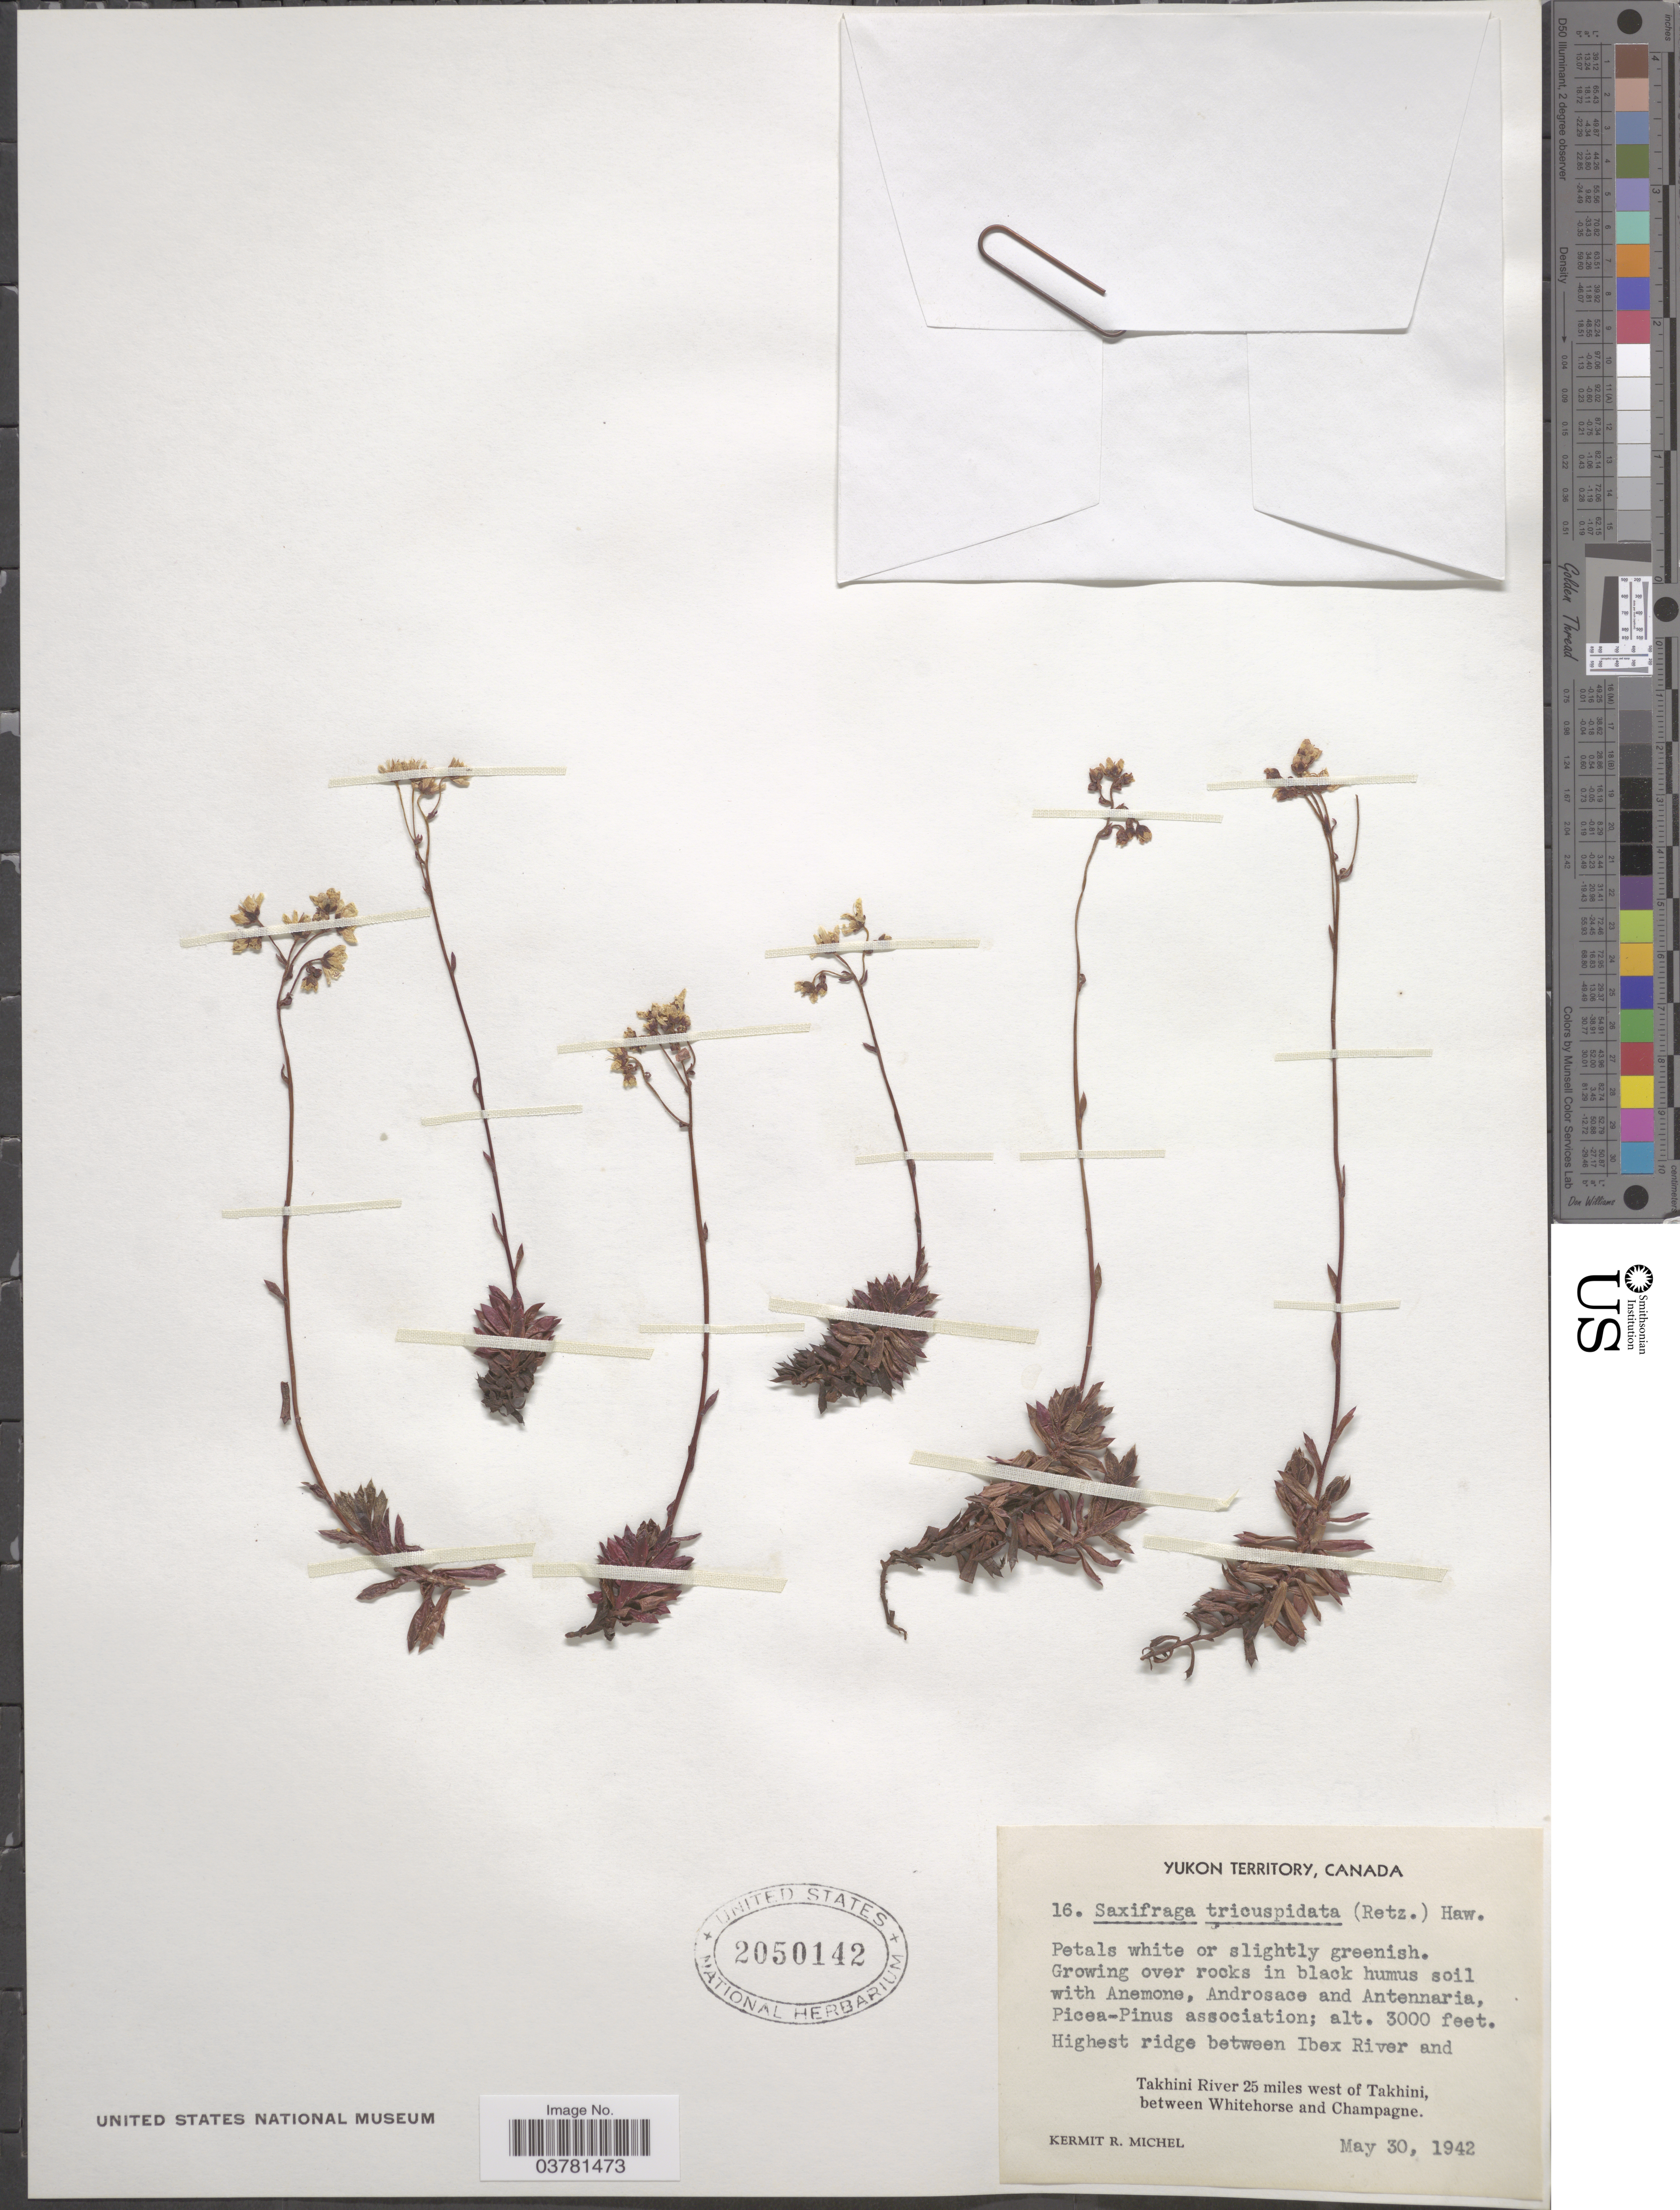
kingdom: Plantae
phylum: Tracheophyta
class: Magnoliopsida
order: Saxifragales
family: Saxifragaceae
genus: Saxifraga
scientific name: Saxifraga tricuspidata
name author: Rottb.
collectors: K. Michel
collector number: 16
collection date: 1942-05-30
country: Canada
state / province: Yukon Territory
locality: Highest ridge between Ibex River and Takhini River 25 miles west of Takhini, between Whitehorse and Champagne.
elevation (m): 914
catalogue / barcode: US 2050142